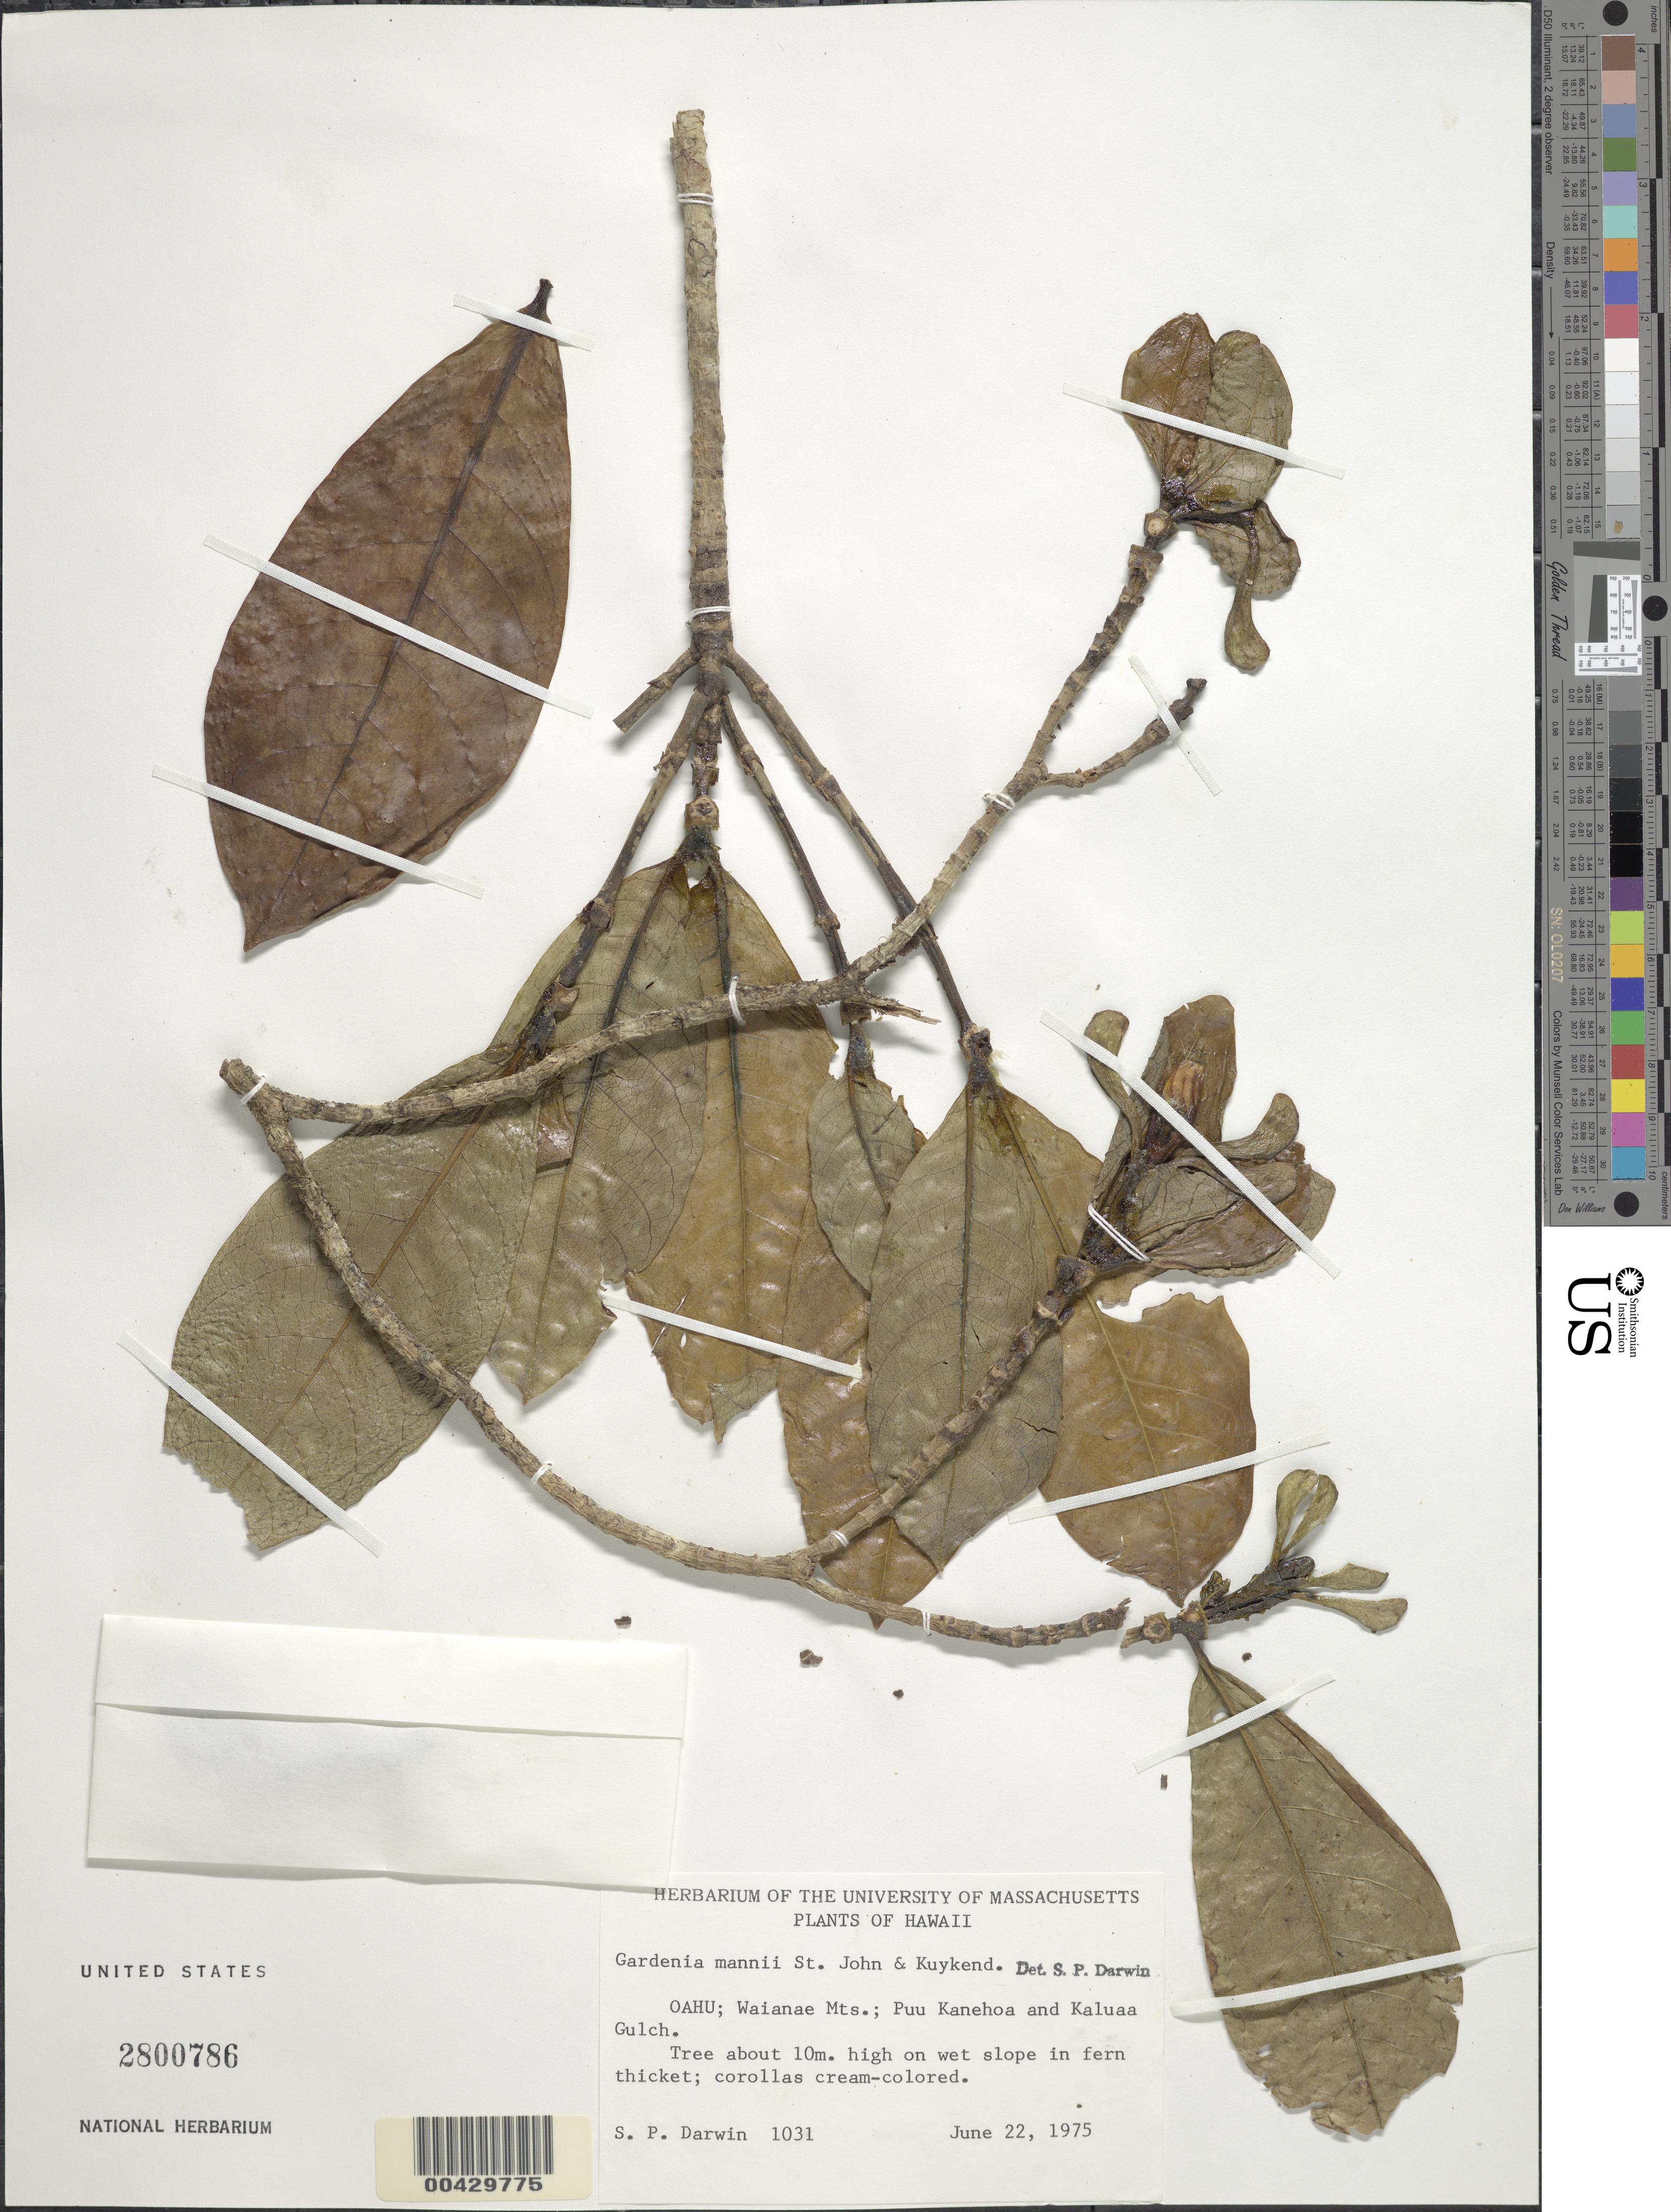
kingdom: Plantae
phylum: Tracheophyta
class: Magnoliopsida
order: Gentianales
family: Rubiaceae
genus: Gardenia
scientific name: Gardenia mannii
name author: H. St. John & Kuykendall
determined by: Darwin, S. P.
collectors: S. P. Darwin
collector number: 1031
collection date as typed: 22 Jun 1975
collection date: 1975-06-22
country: United States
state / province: Hawaii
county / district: Honolulu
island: Oahu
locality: Waianae Mountains, Puu Kanehoa and Kaluaa Gulch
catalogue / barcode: US 2800786